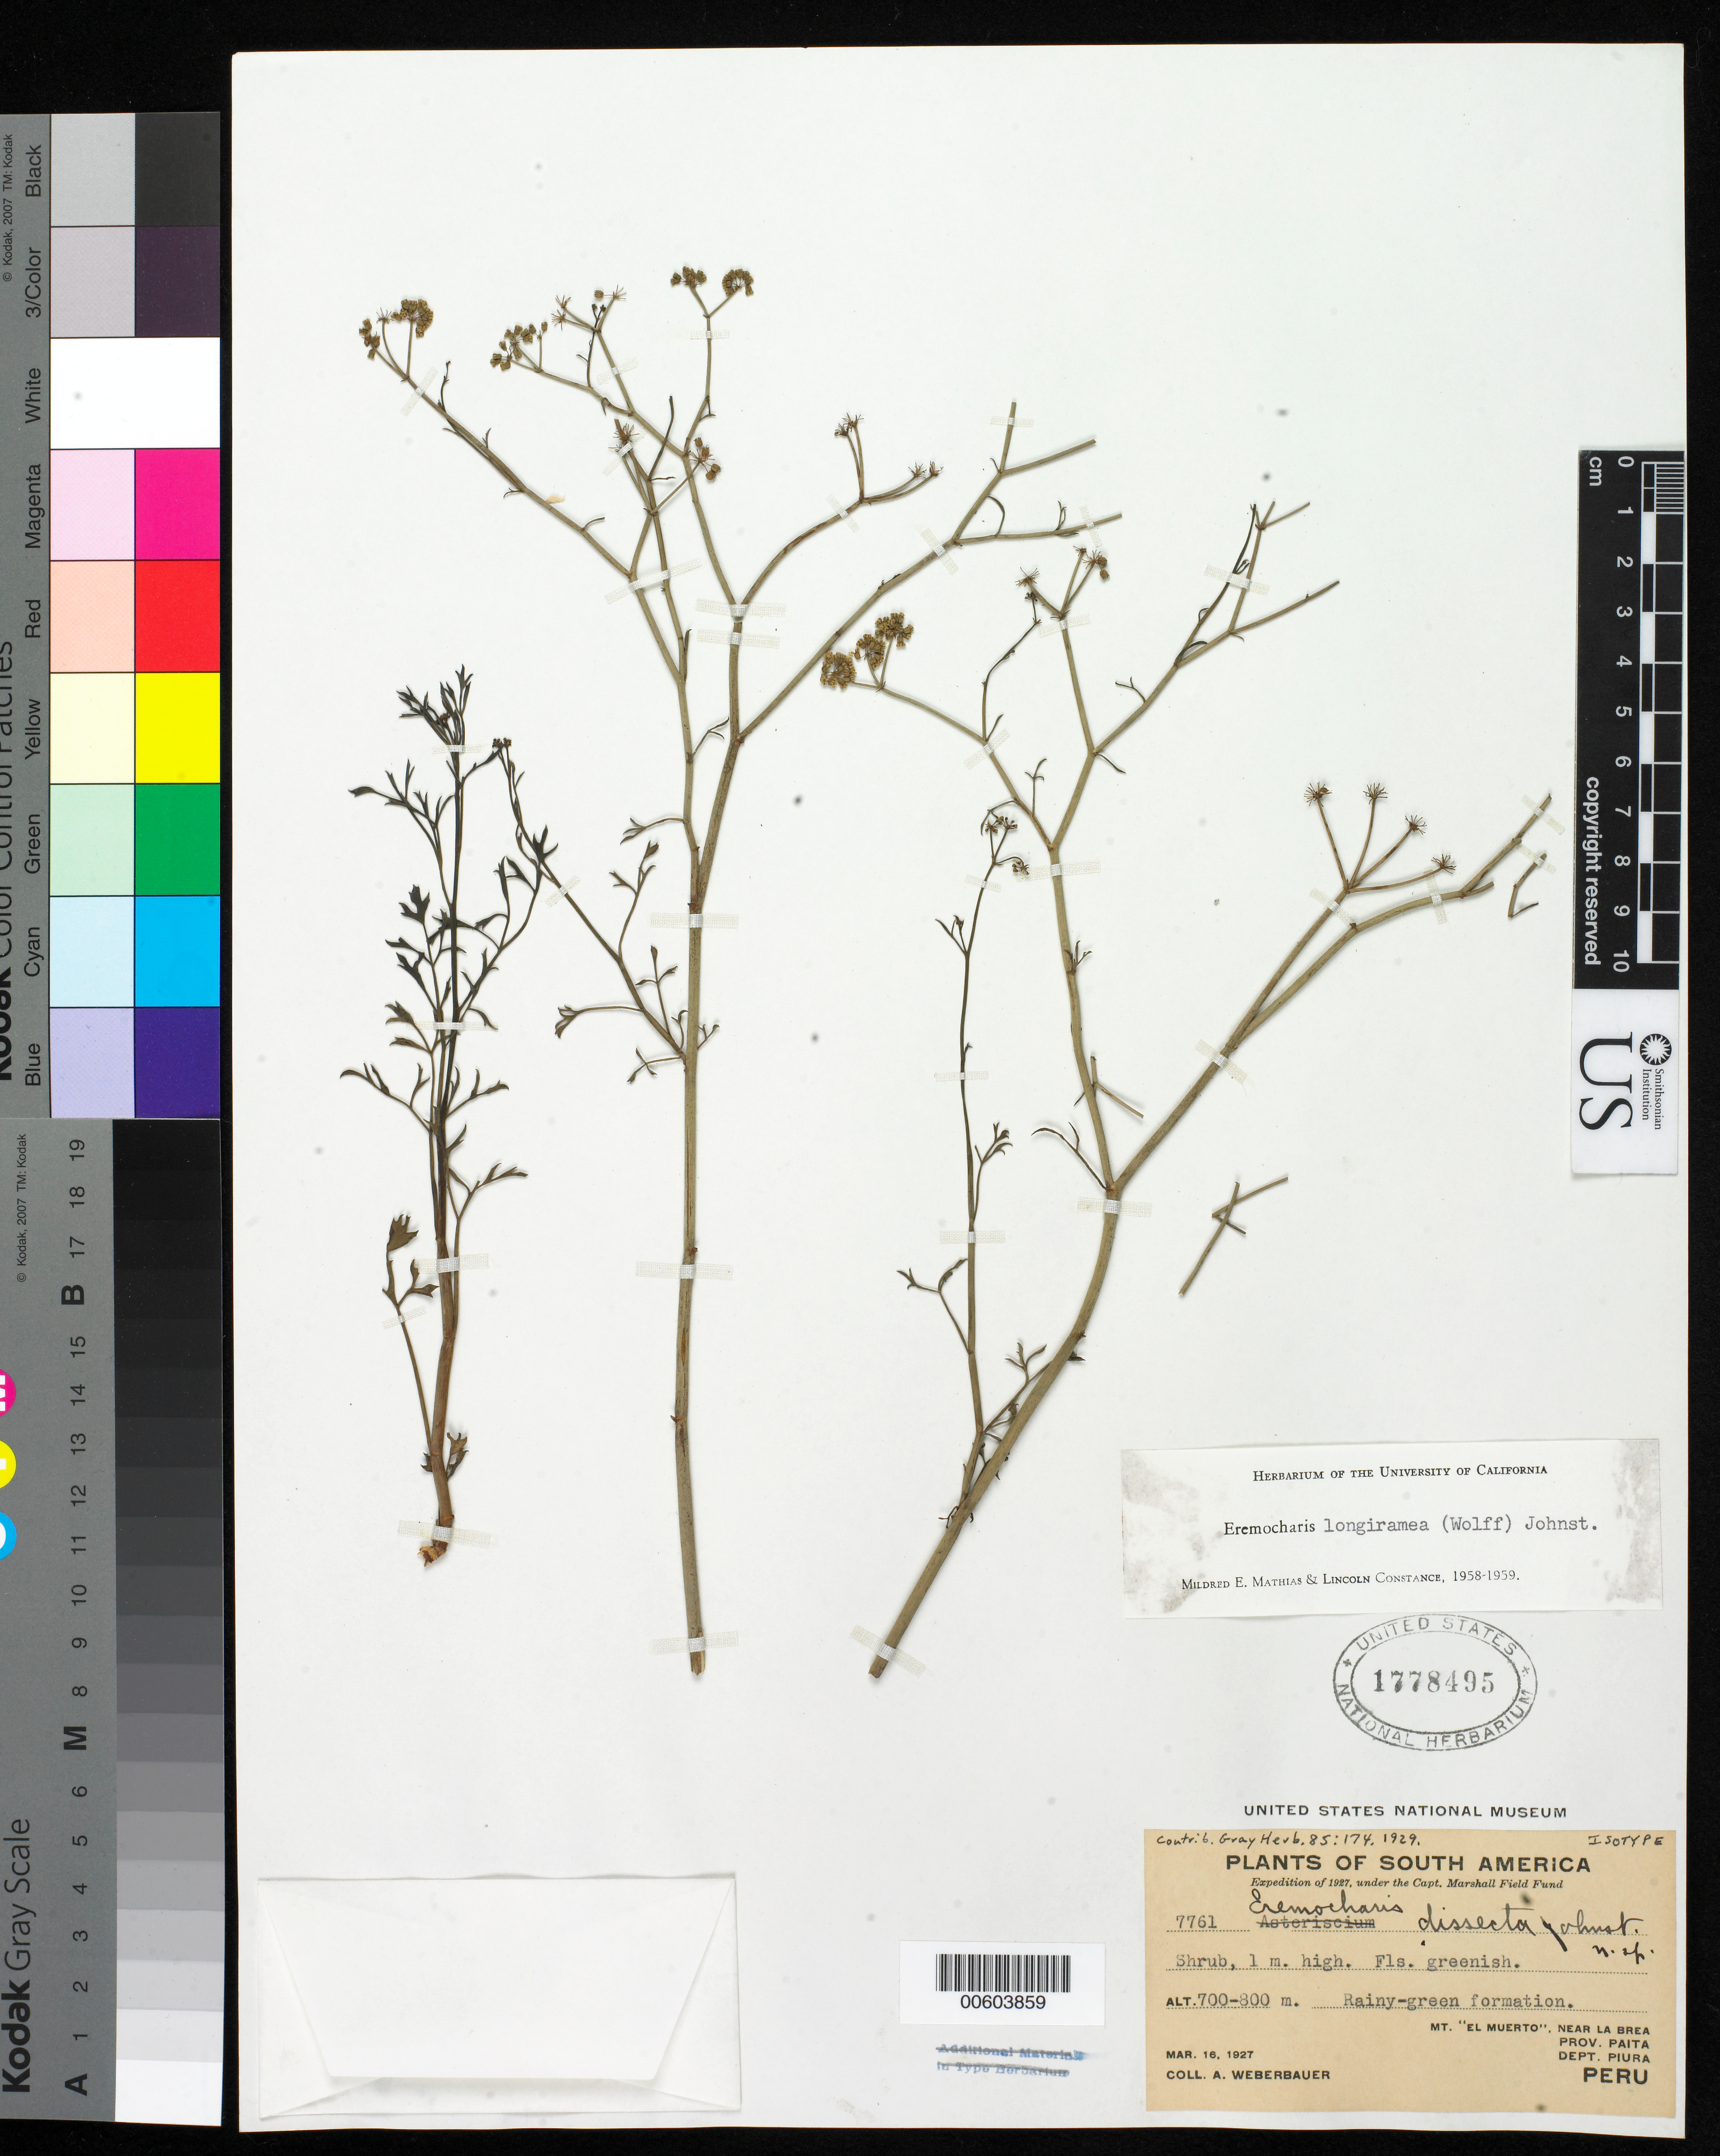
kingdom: Plantae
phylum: Tracheophyta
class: Magnoliopsida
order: Apiales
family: Apiaceae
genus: Eremocharis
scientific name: Eremocharis dissecta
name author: I.M. Johnst.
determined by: Mathias, M. E.; Constance, L.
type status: Isotype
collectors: A. Weberbauer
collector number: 7761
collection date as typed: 16 Mar 1927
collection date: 1927-03-16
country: Peru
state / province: Piura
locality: Mt. El Muerto near La Brea, Prov. Paita.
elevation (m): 700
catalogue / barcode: US 1778495